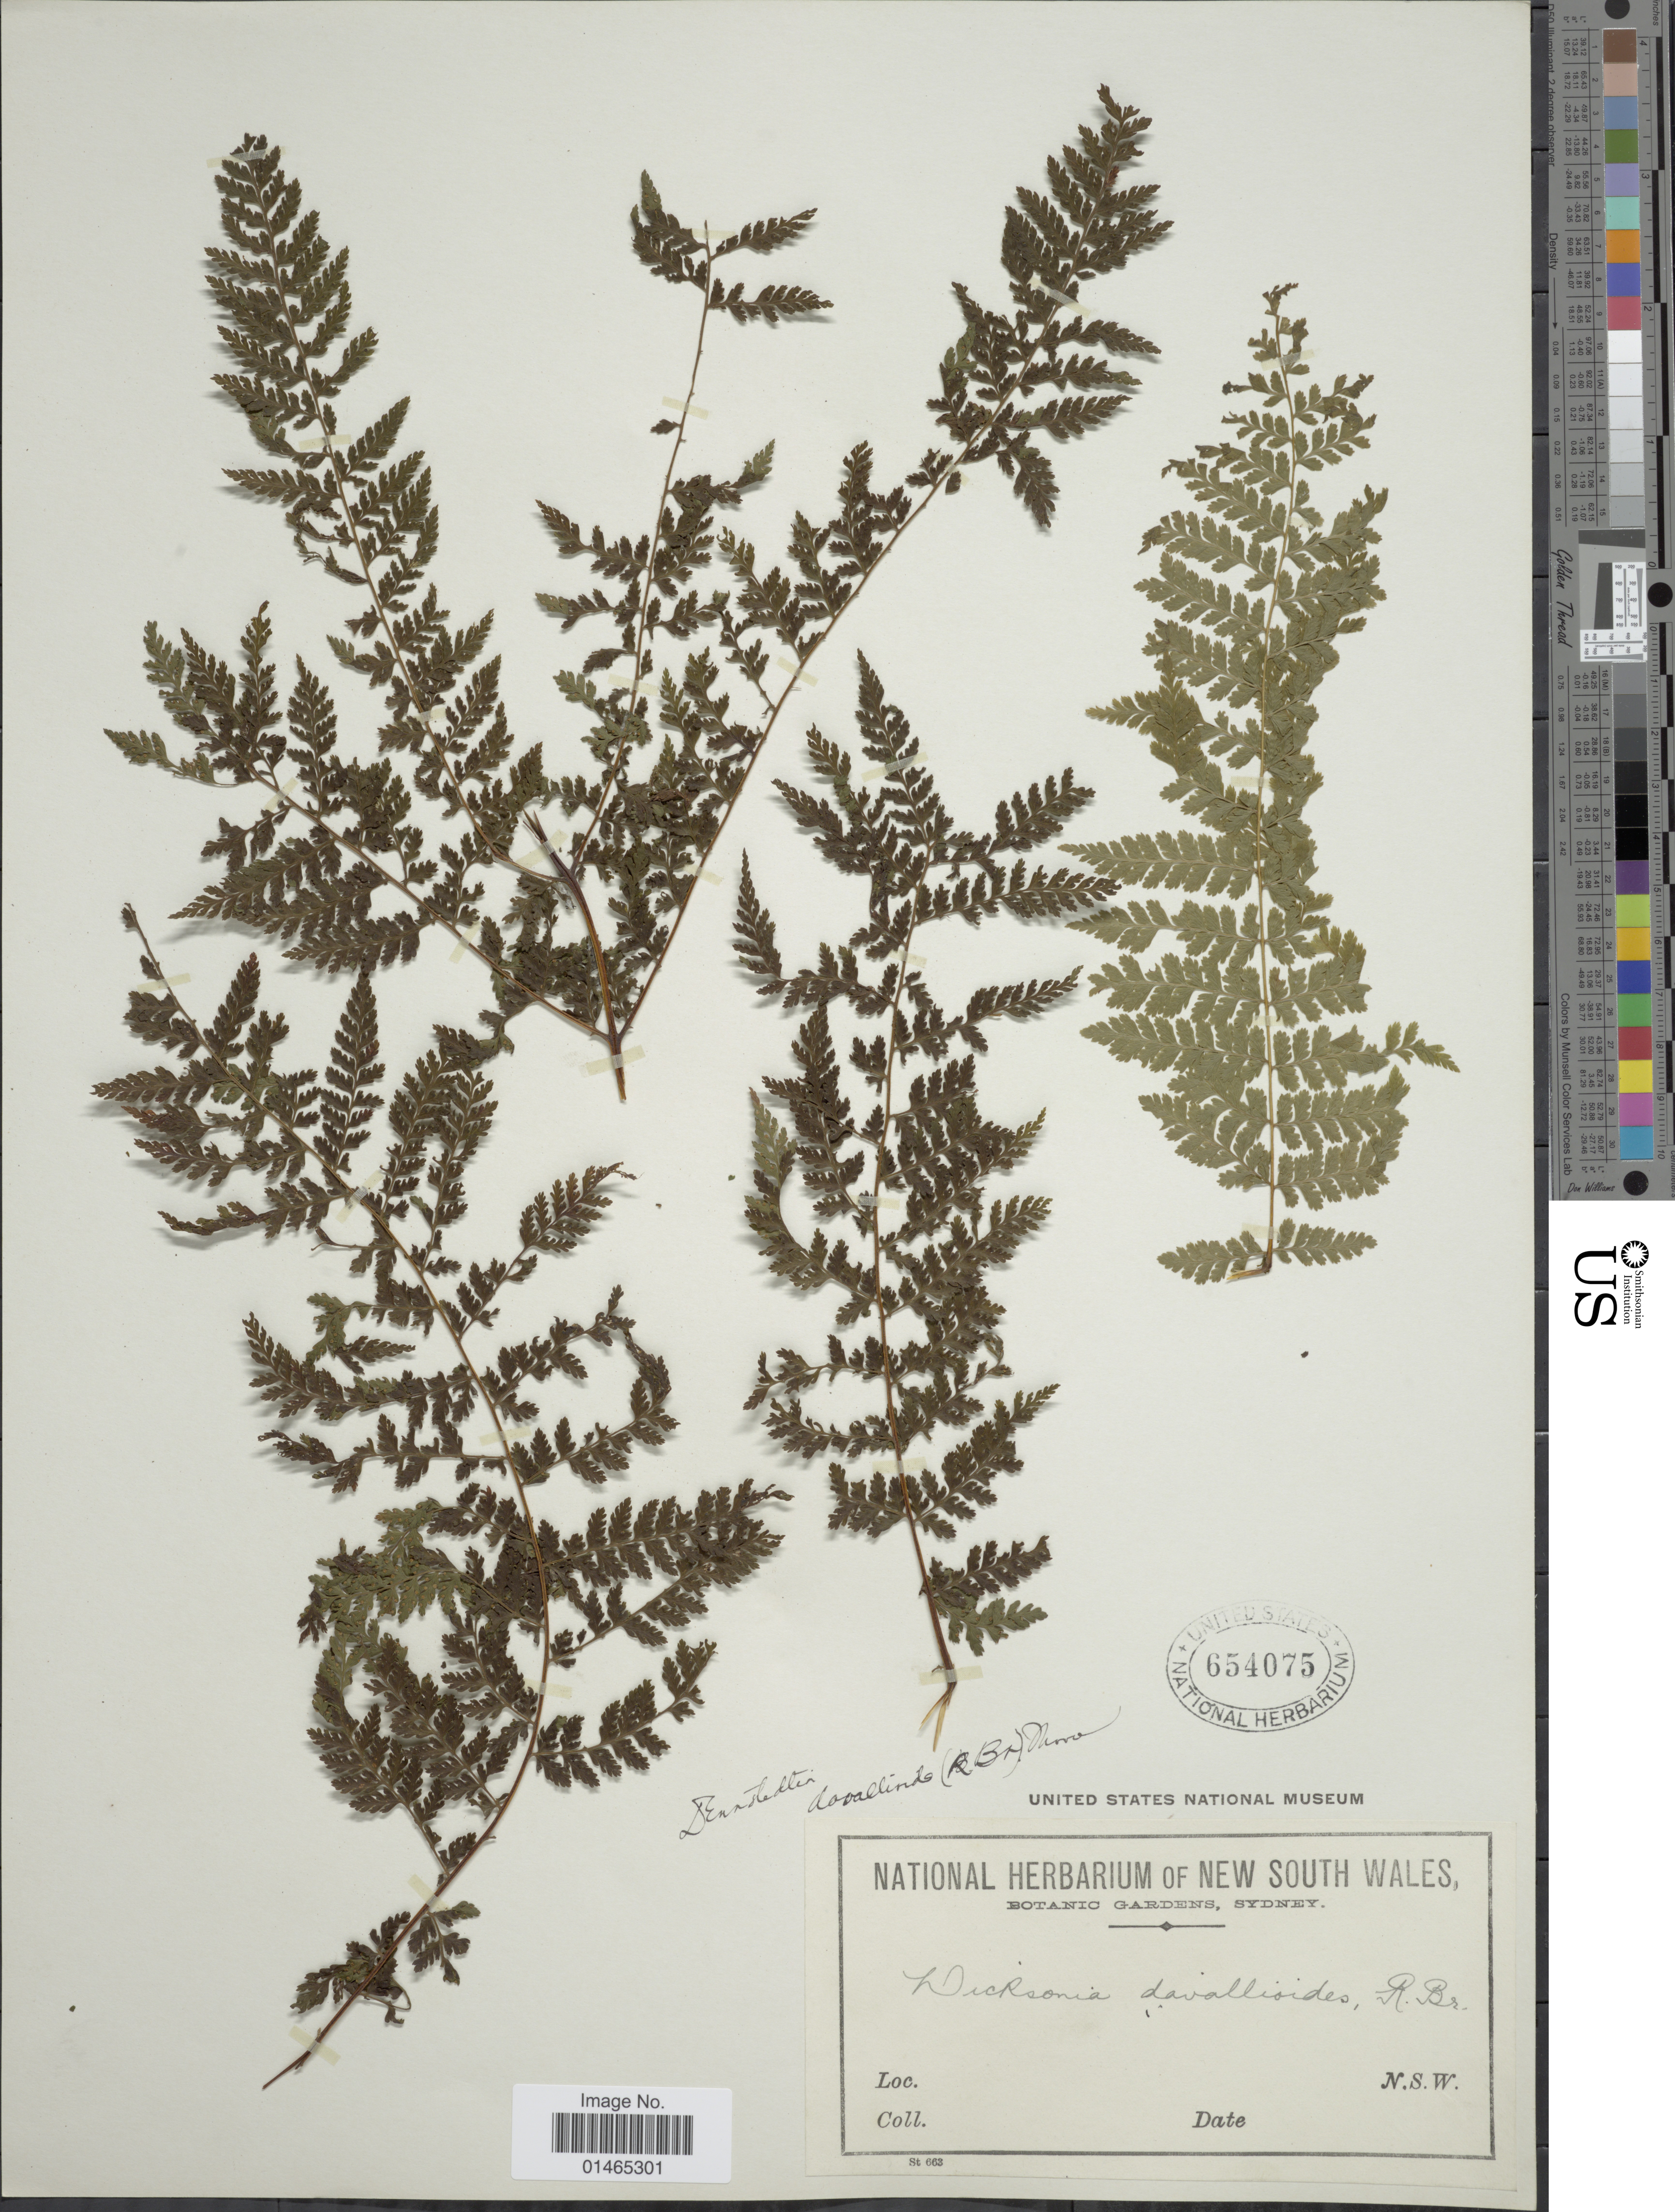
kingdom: Plantae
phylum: Tracheophyta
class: Polypodiopsida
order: Polypodiales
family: Dennstaedtiaceae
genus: Dennstaedtia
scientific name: Dennstaedtia davallioides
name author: (R. Br.) T. Moore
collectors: National Herbarium of New South Wales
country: Australia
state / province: New South Wales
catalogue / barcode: US 654075